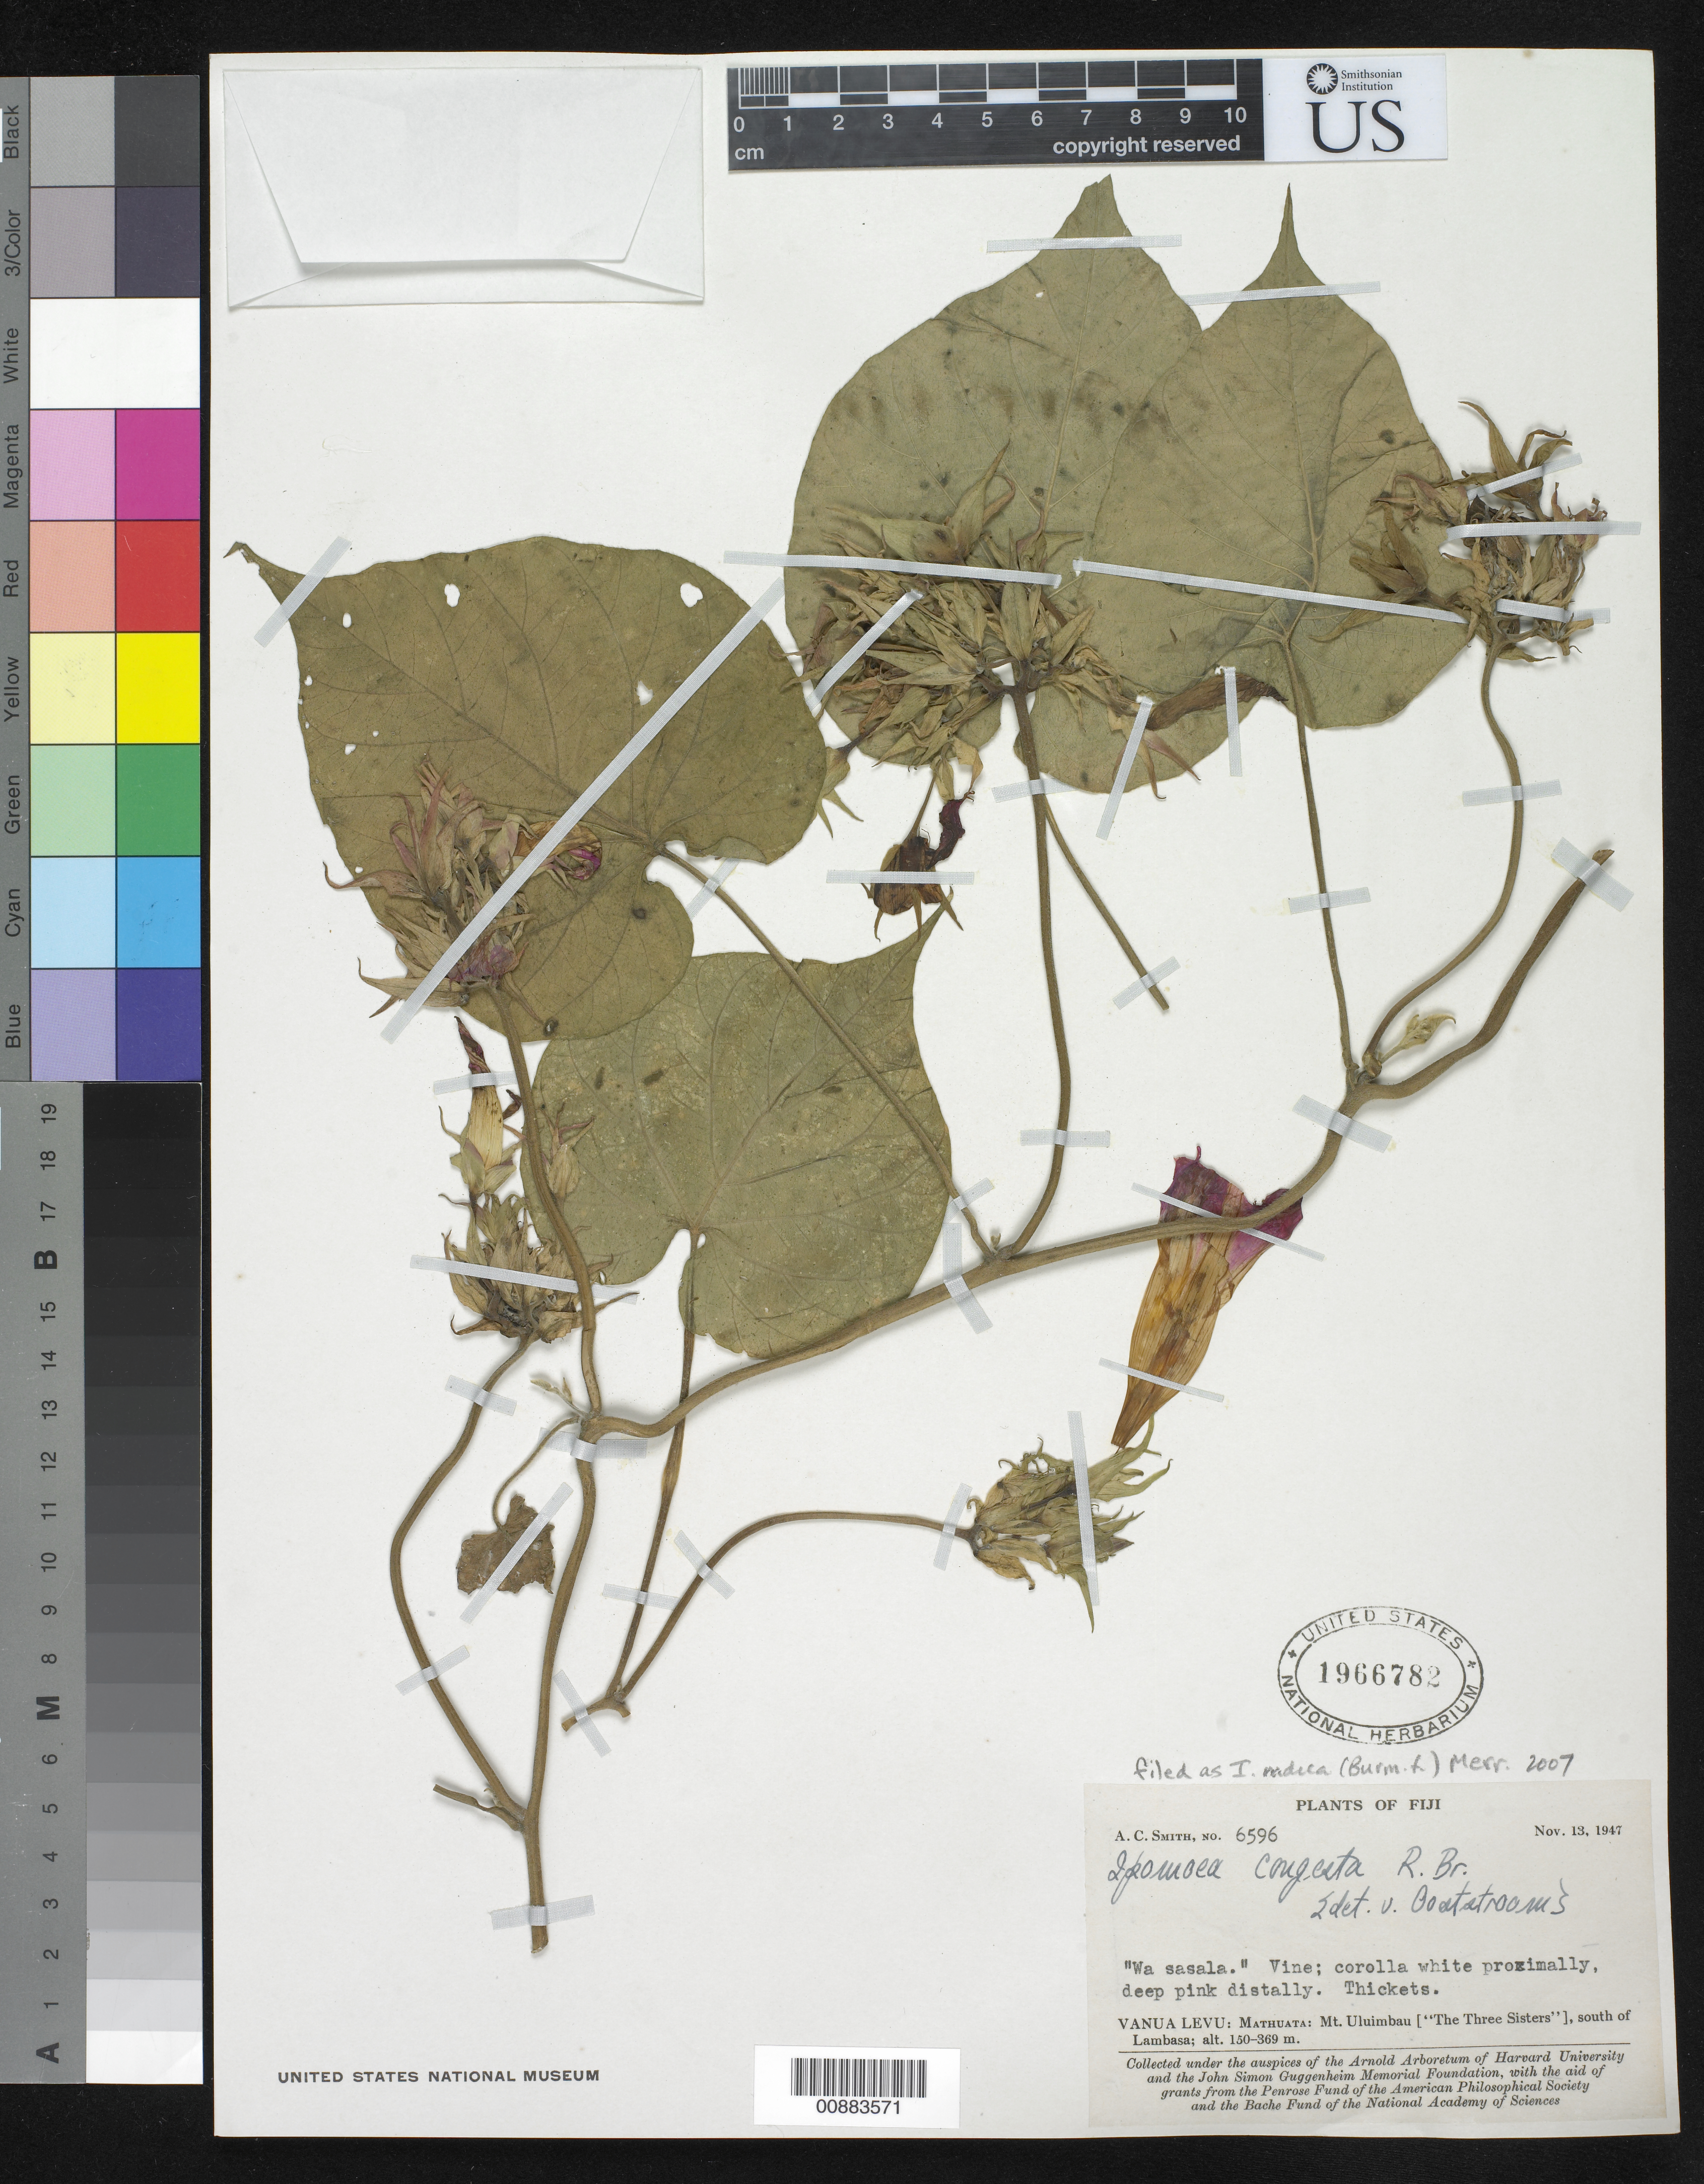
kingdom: Plantae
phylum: Tracheophyta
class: Magnoliopsida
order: Solanales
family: Convolvulaceae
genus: Ipomoea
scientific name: Ipomoea indica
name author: (Burm.) Merr.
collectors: C. A. Smith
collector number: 6596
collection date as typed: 13 Nov 1947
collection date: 1947-11-13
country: Fiji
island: Macuata-i-wai [Mathuata-i-wai]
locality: Mathuata: Mt. Uluimbau ('the three sisters'), S of Lambasa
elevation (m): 150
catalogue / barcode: US 1966782